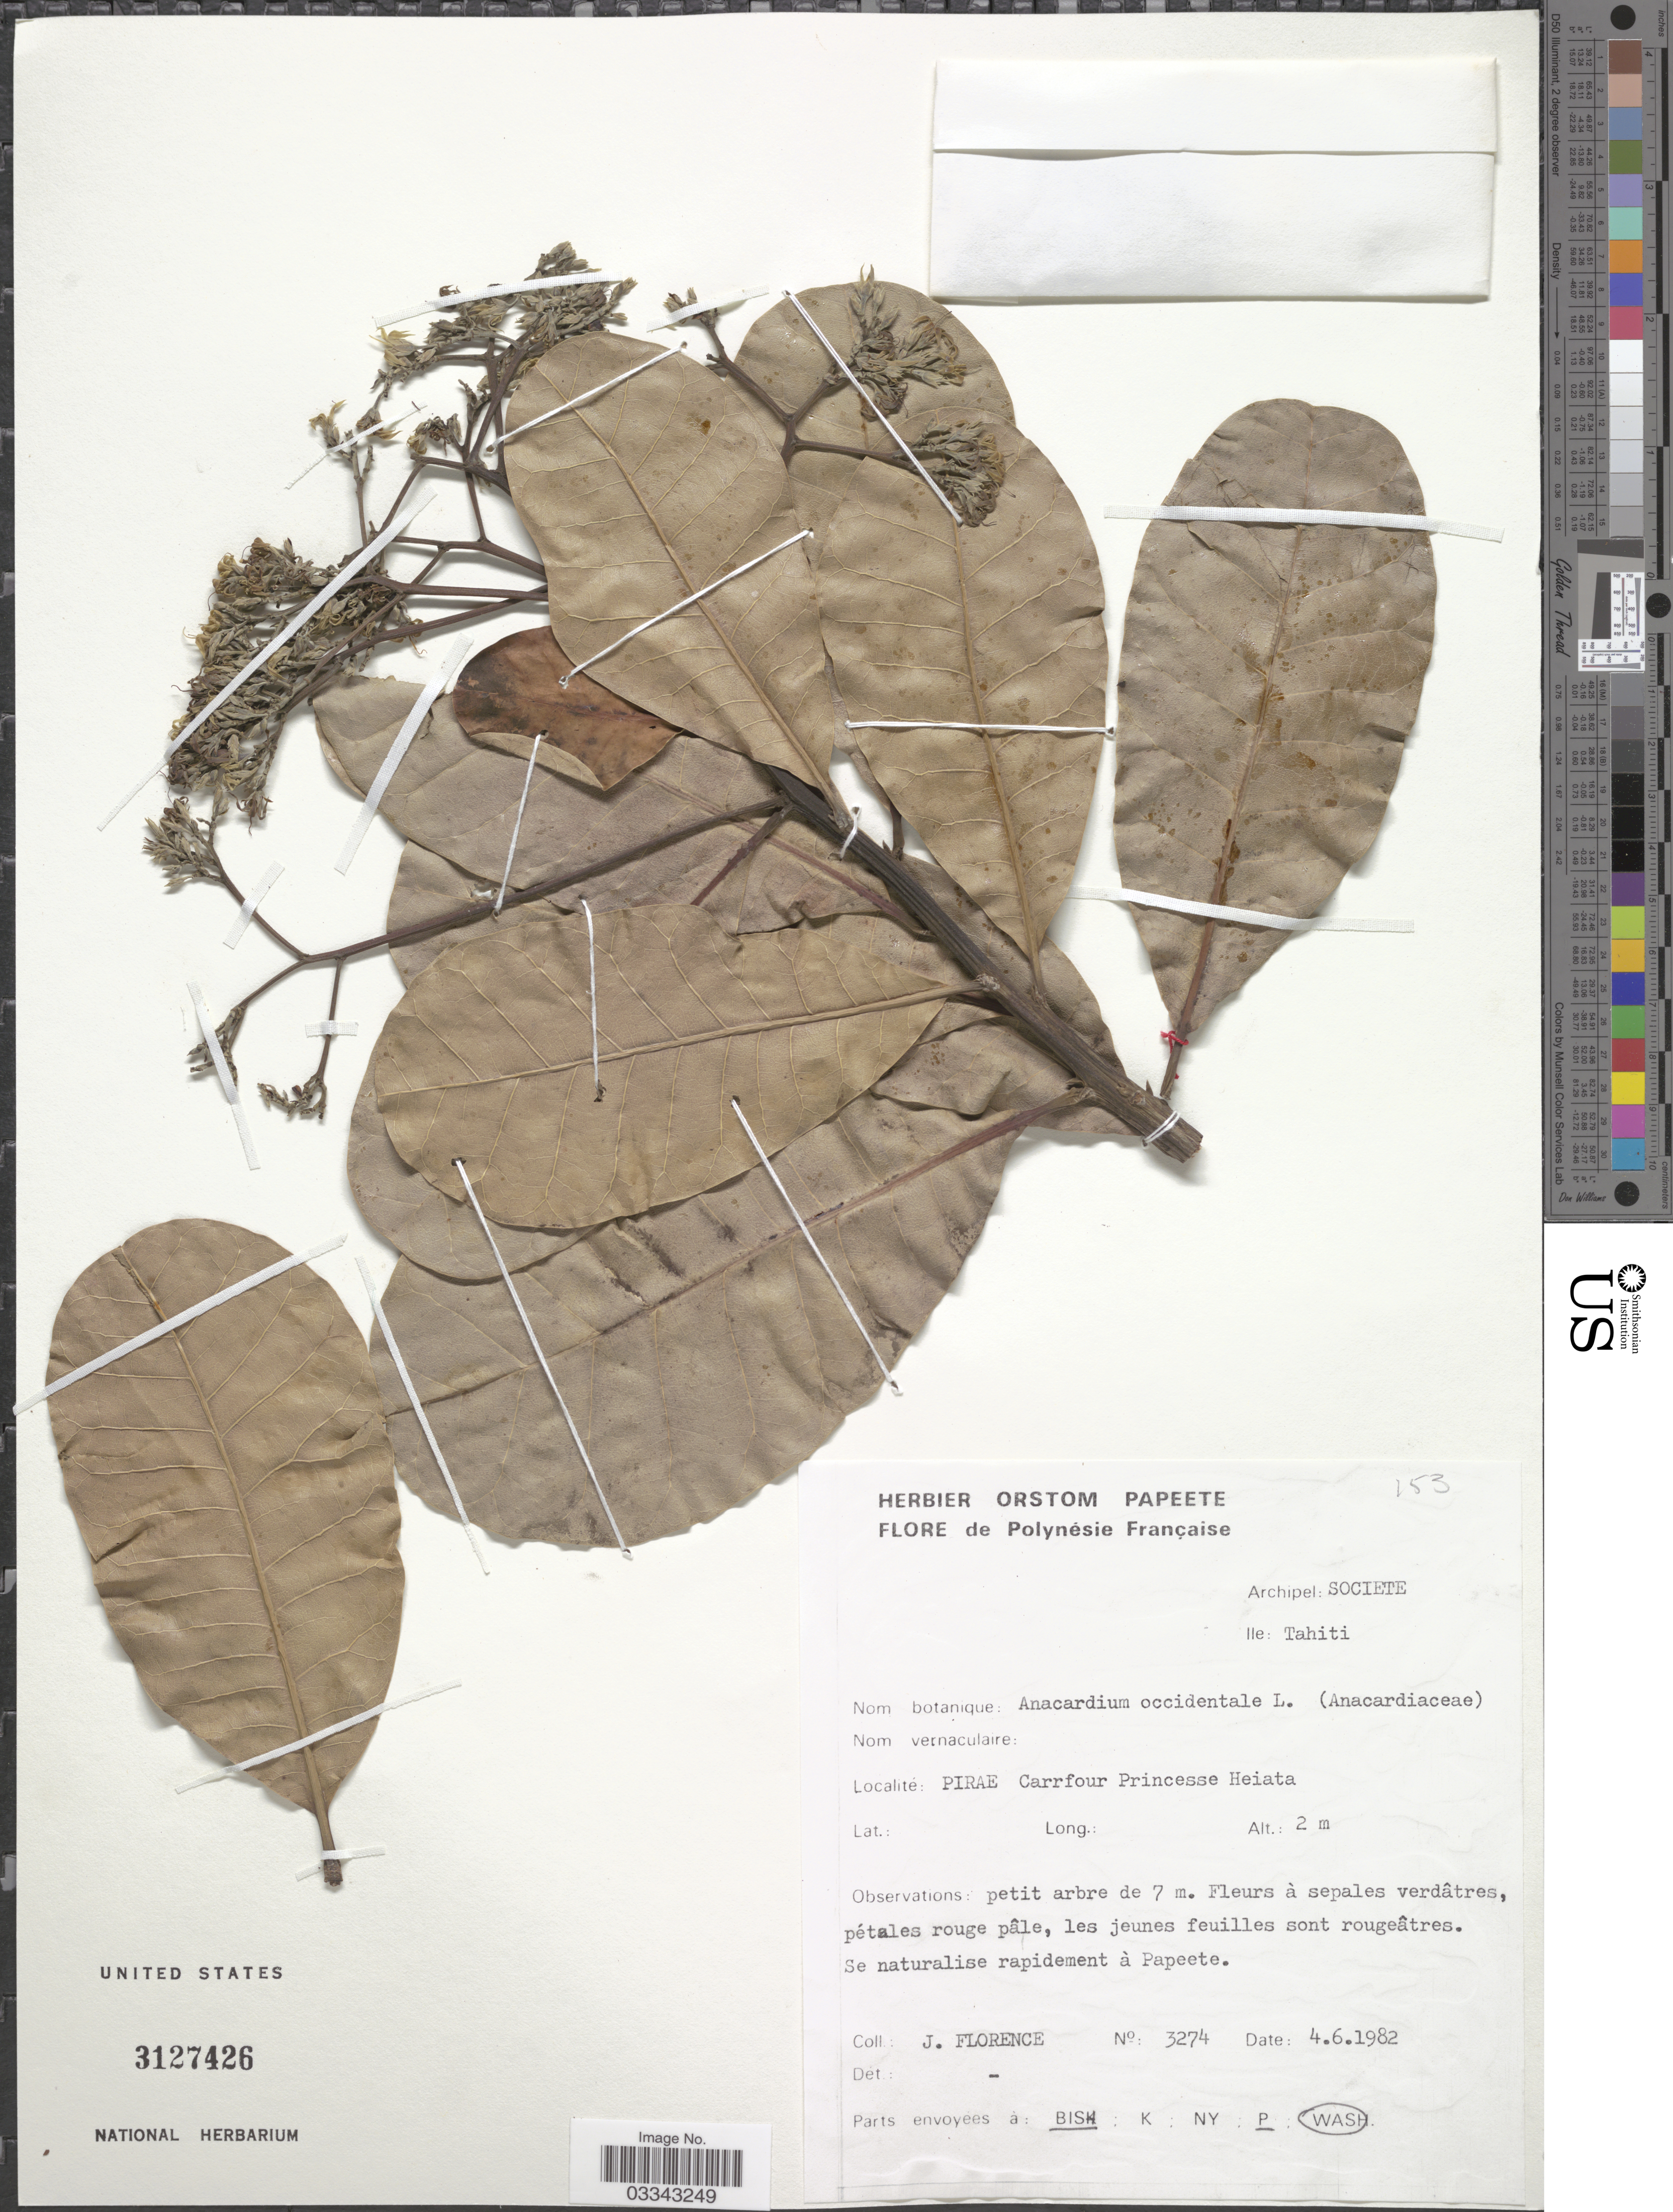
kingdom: Plantae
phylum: Tracheophyta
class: Magnoliopsida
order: Sapindales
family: Anacardiaceae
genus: Anacardium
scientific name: Anacardium occidentale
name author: L.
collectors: J. Florence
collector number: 3274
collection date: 1982-06-04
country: French Polynesia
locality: Archipel: Societe. Ile: Tahiti. Pirae Carrfour Princesse Heiata.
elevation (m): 2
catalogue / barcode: US 3127426